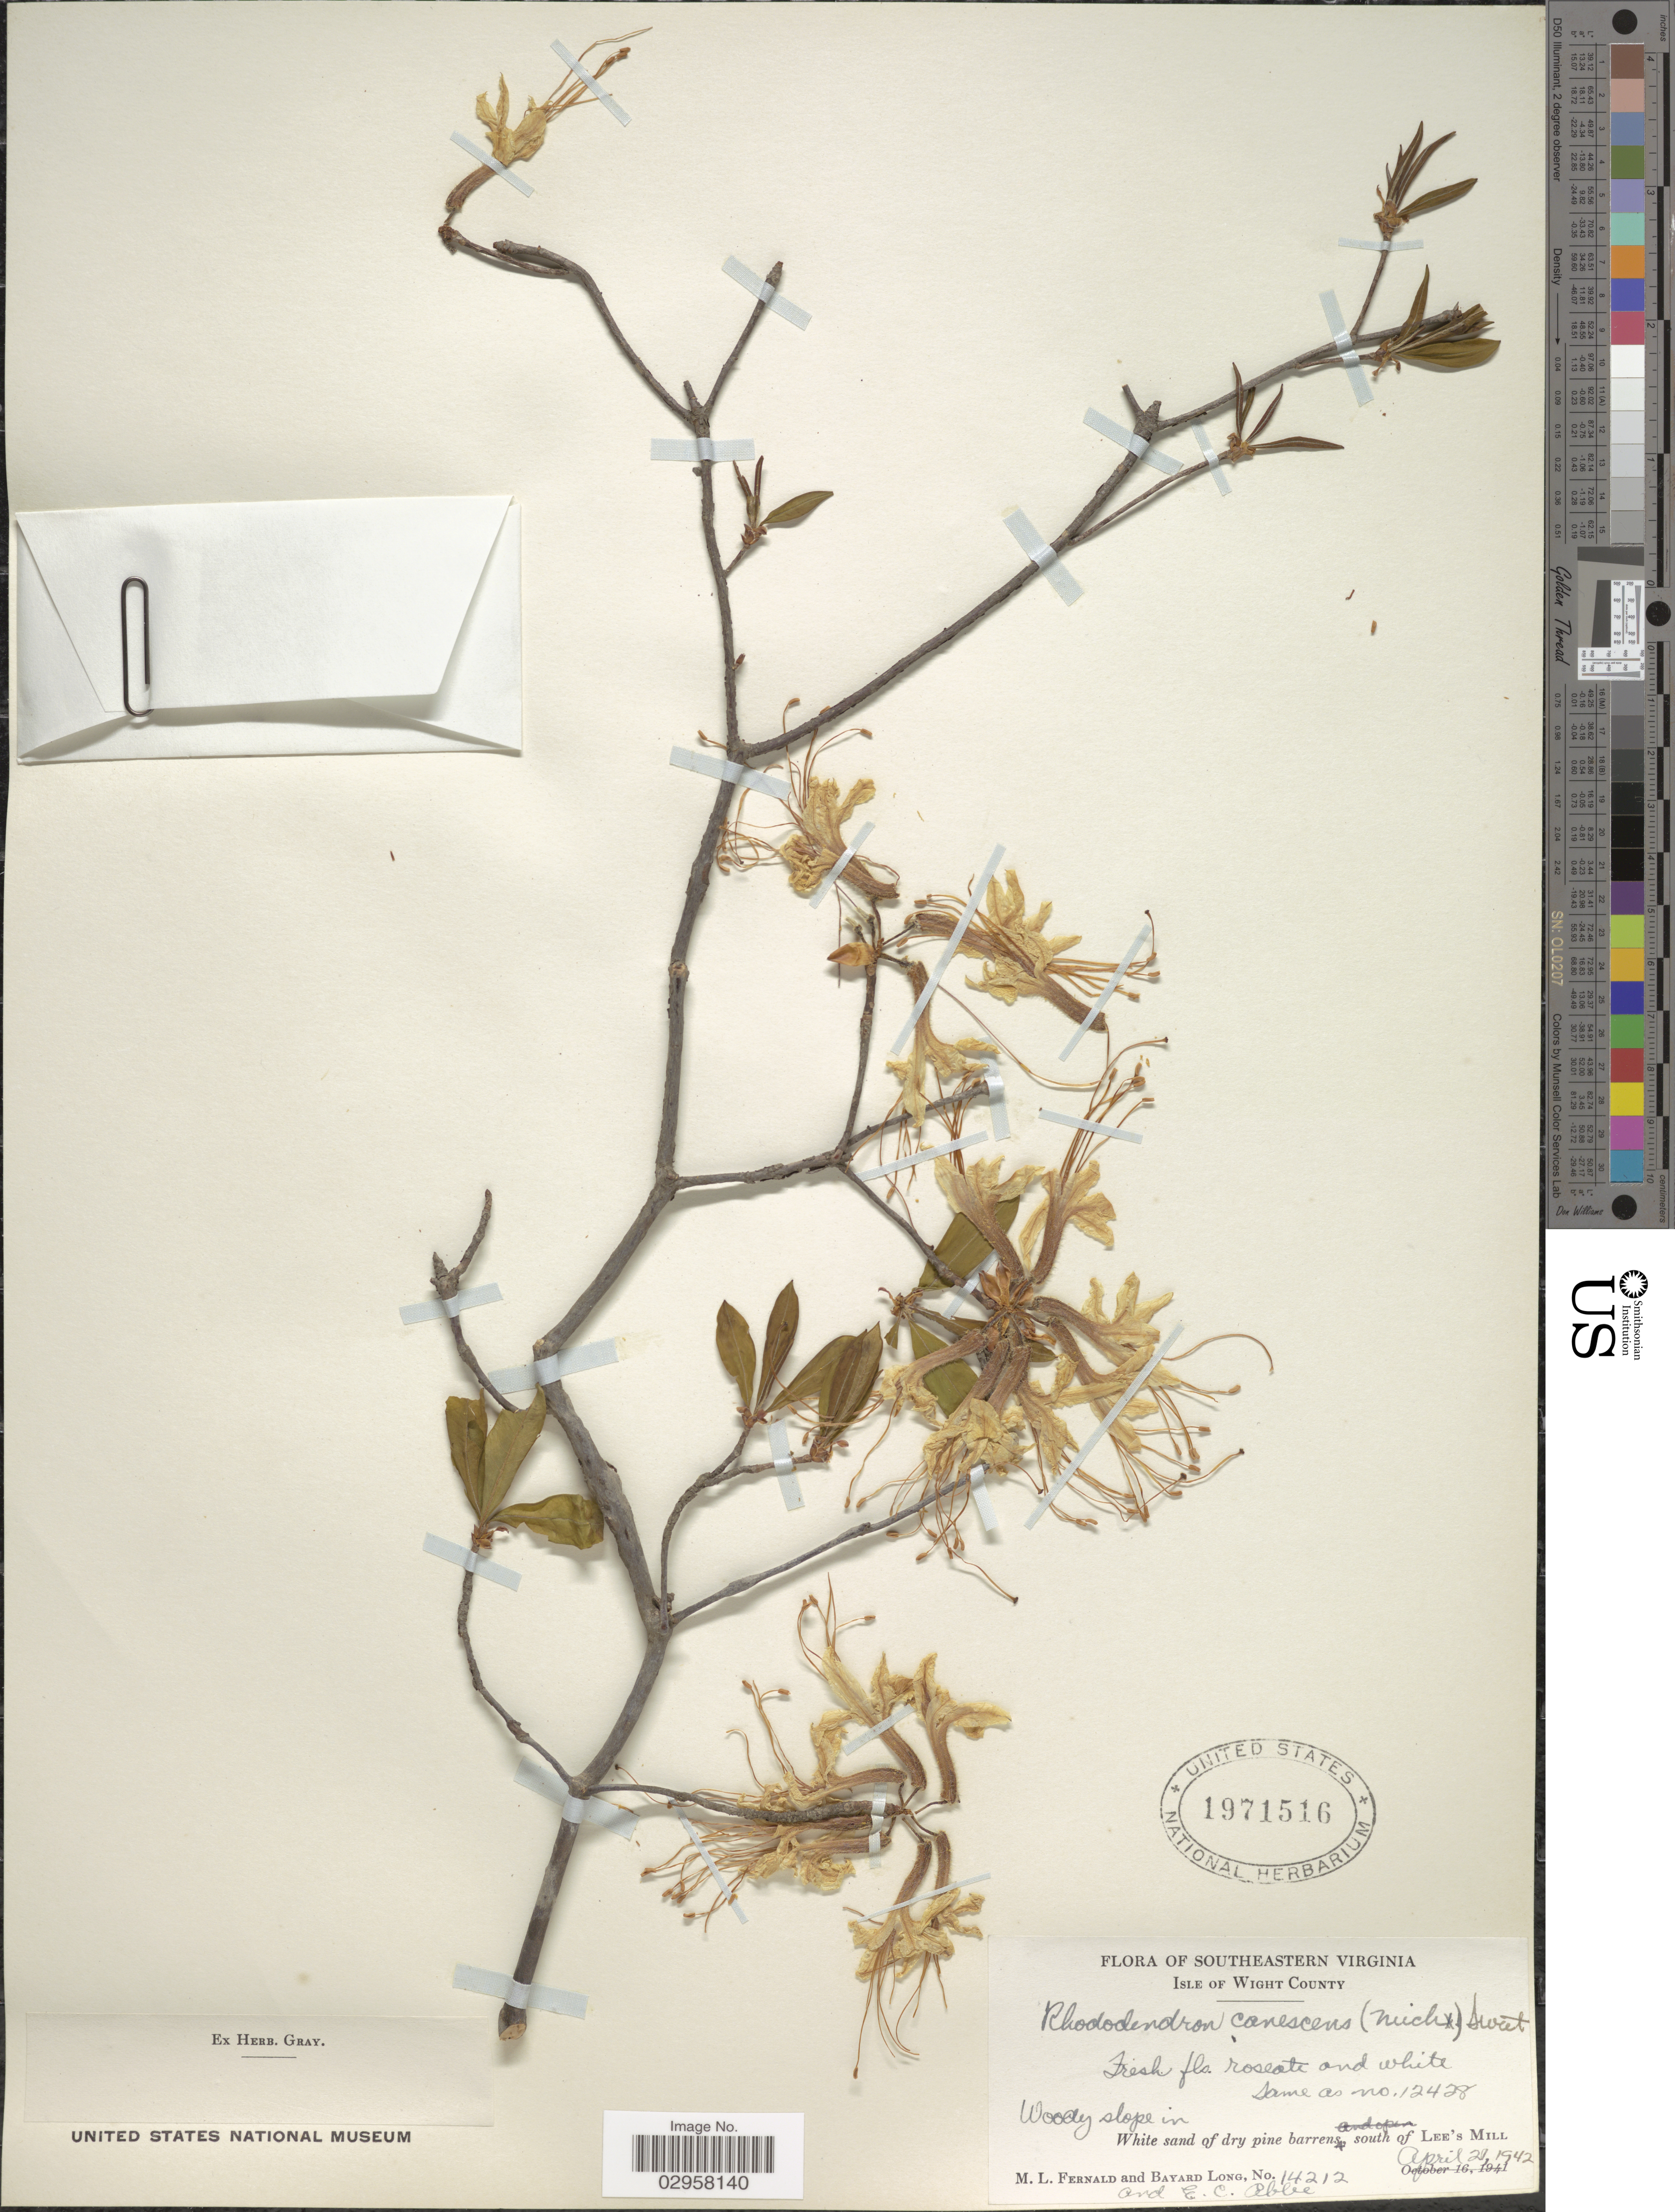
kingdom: Plantae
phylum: Tracheophyta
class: Magnoliopsida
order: Ericales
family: Ericaceae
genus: Rhododendron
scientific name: Rhododendron canescens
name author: (Michx.) Sweet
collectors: M. L. Fernald, B. Long & E. C. Abbe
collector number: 14212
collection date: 1942-04-21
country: United States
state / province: Virginia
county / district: Isle of Wight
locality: Southeastern Virginia. Isle of Wight County. South of Lee's Mill.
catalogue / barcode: US 1971516